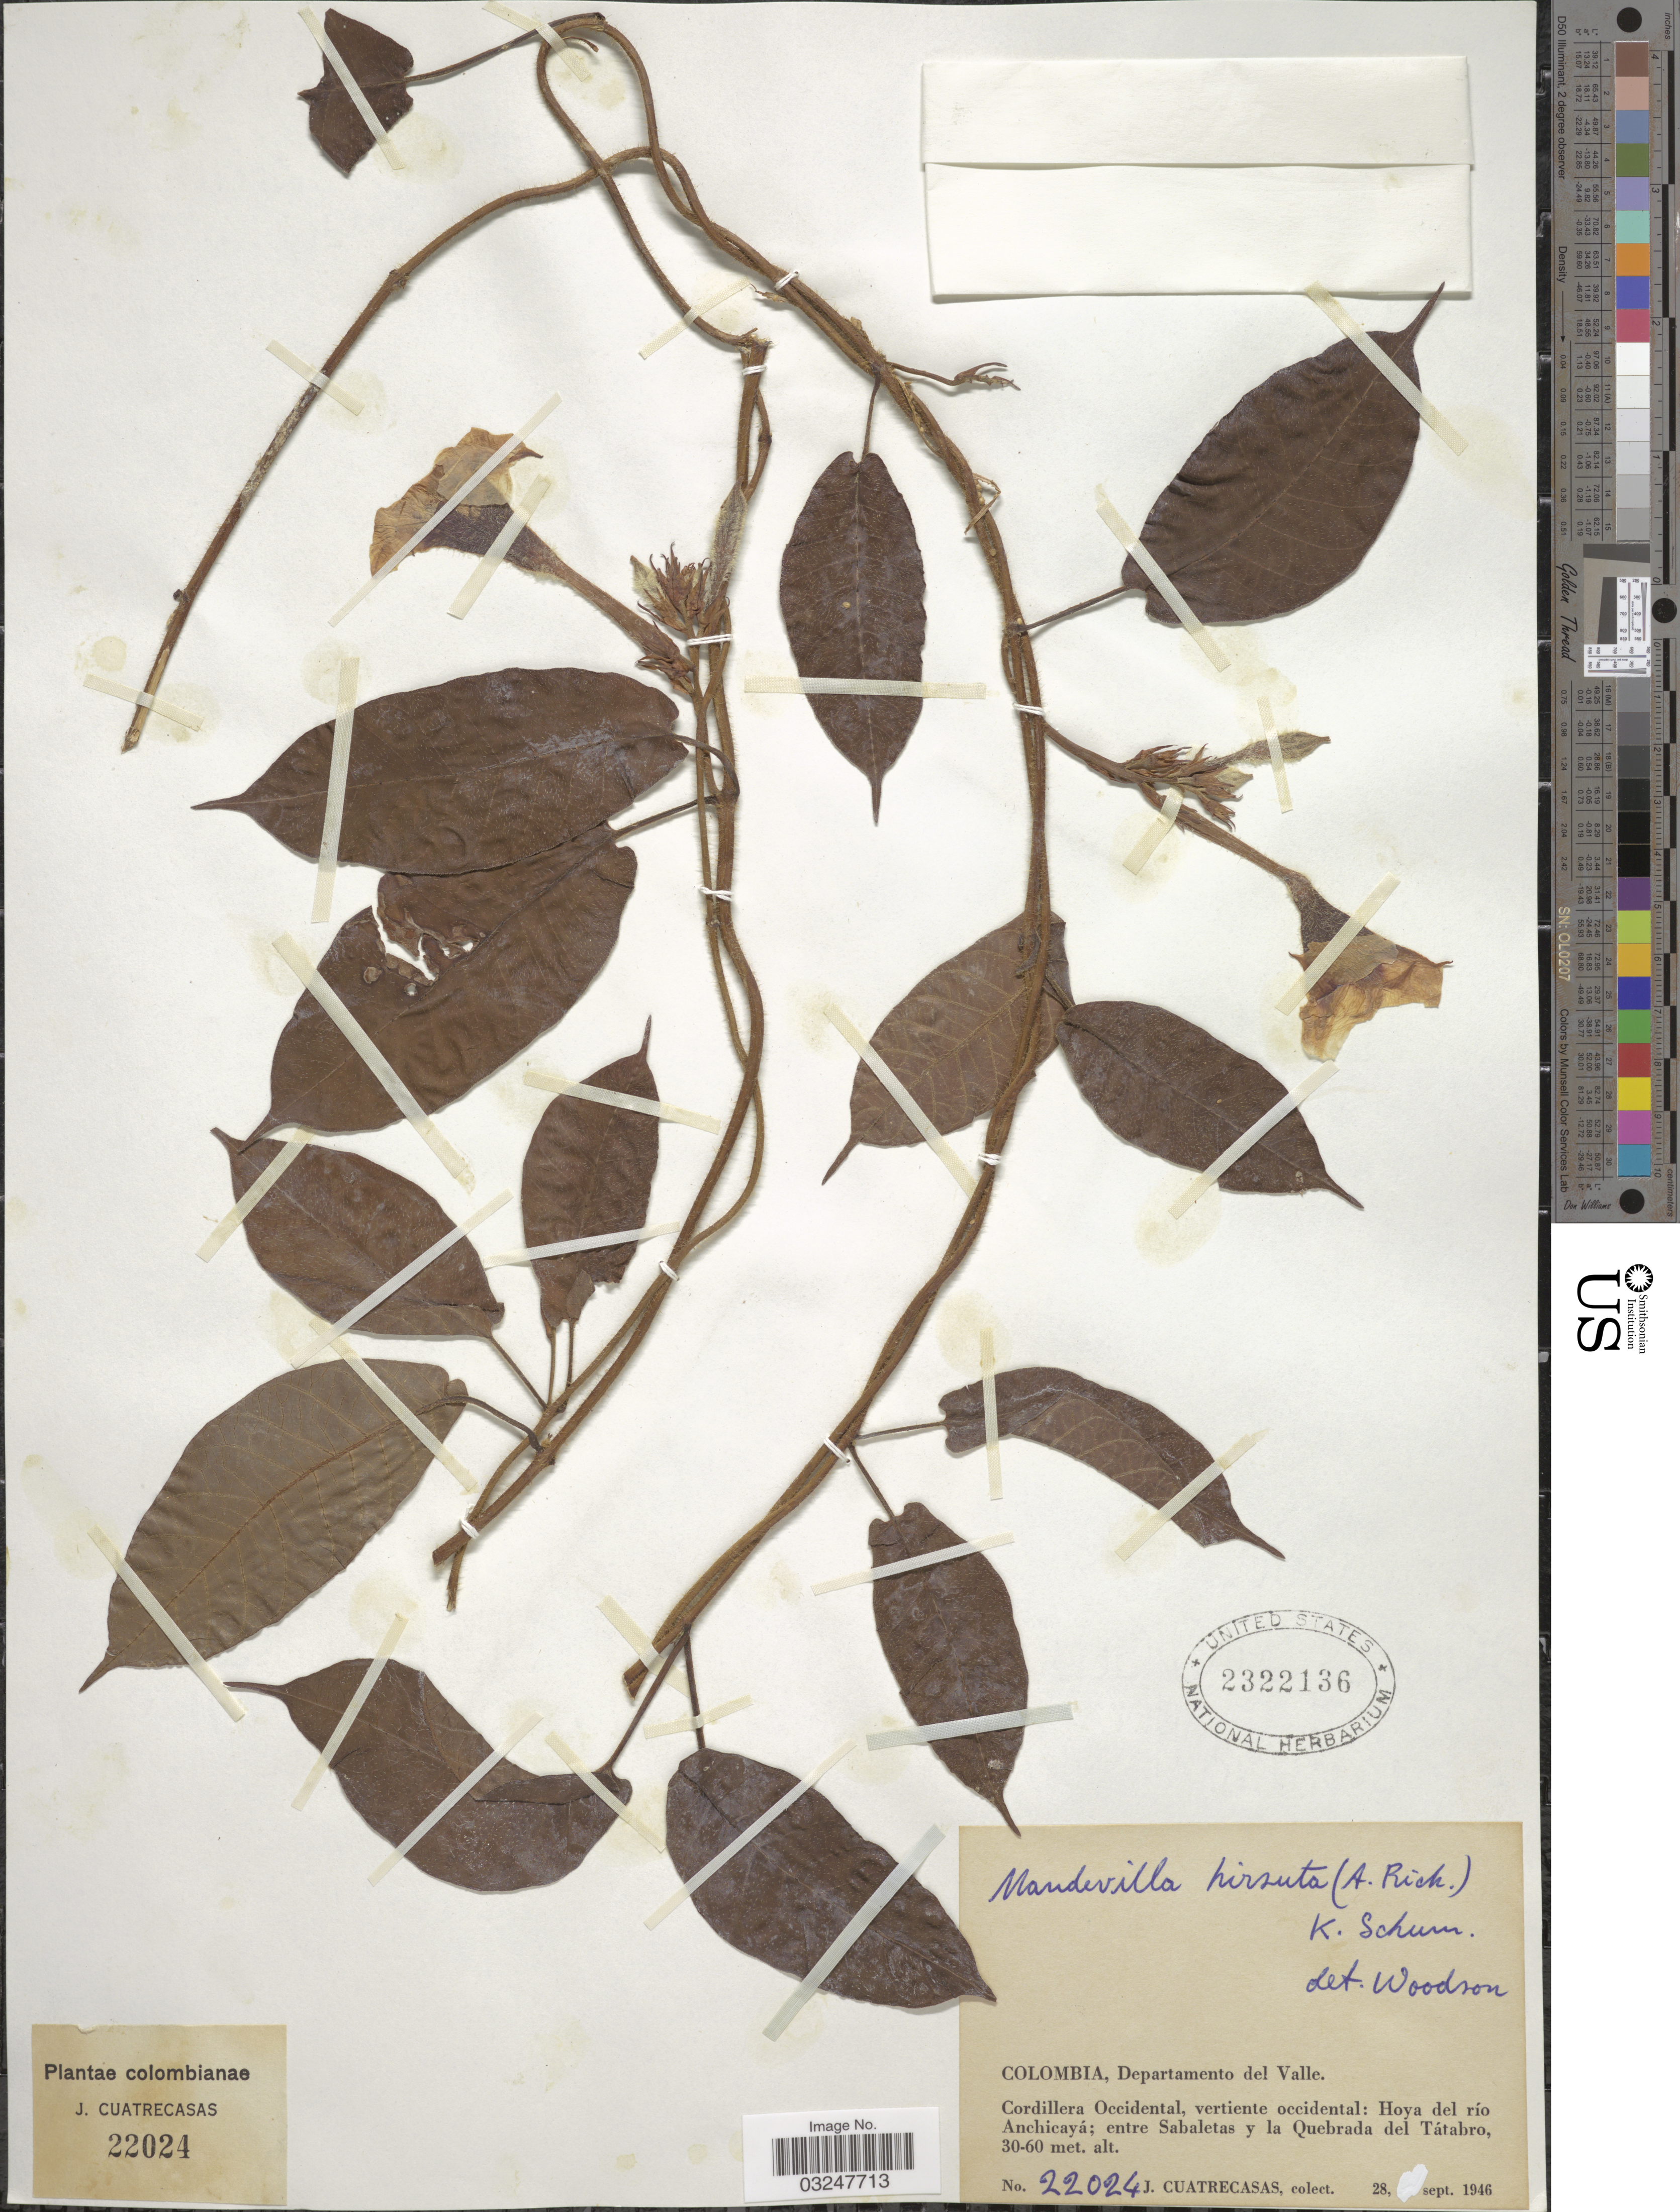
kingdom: Plantae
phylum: Tracheophyta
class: Magnoliopsida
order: Gentianales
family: Apocynaceae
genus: Mandevilla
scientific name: Mandevilla hirsuta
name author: (Rich.) K. Schum.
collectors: J. Cuatrecasas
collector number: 22024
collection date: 1946-09-28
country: Colombia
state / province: Valle del Cauca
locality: Departamento del Valle, Cordillera Occidental, vertiente occidental: Hoya del río Anchicayá: entre Sabaletas y la Quebrada del Tátabro.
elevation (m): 30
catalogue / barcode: US 2322136